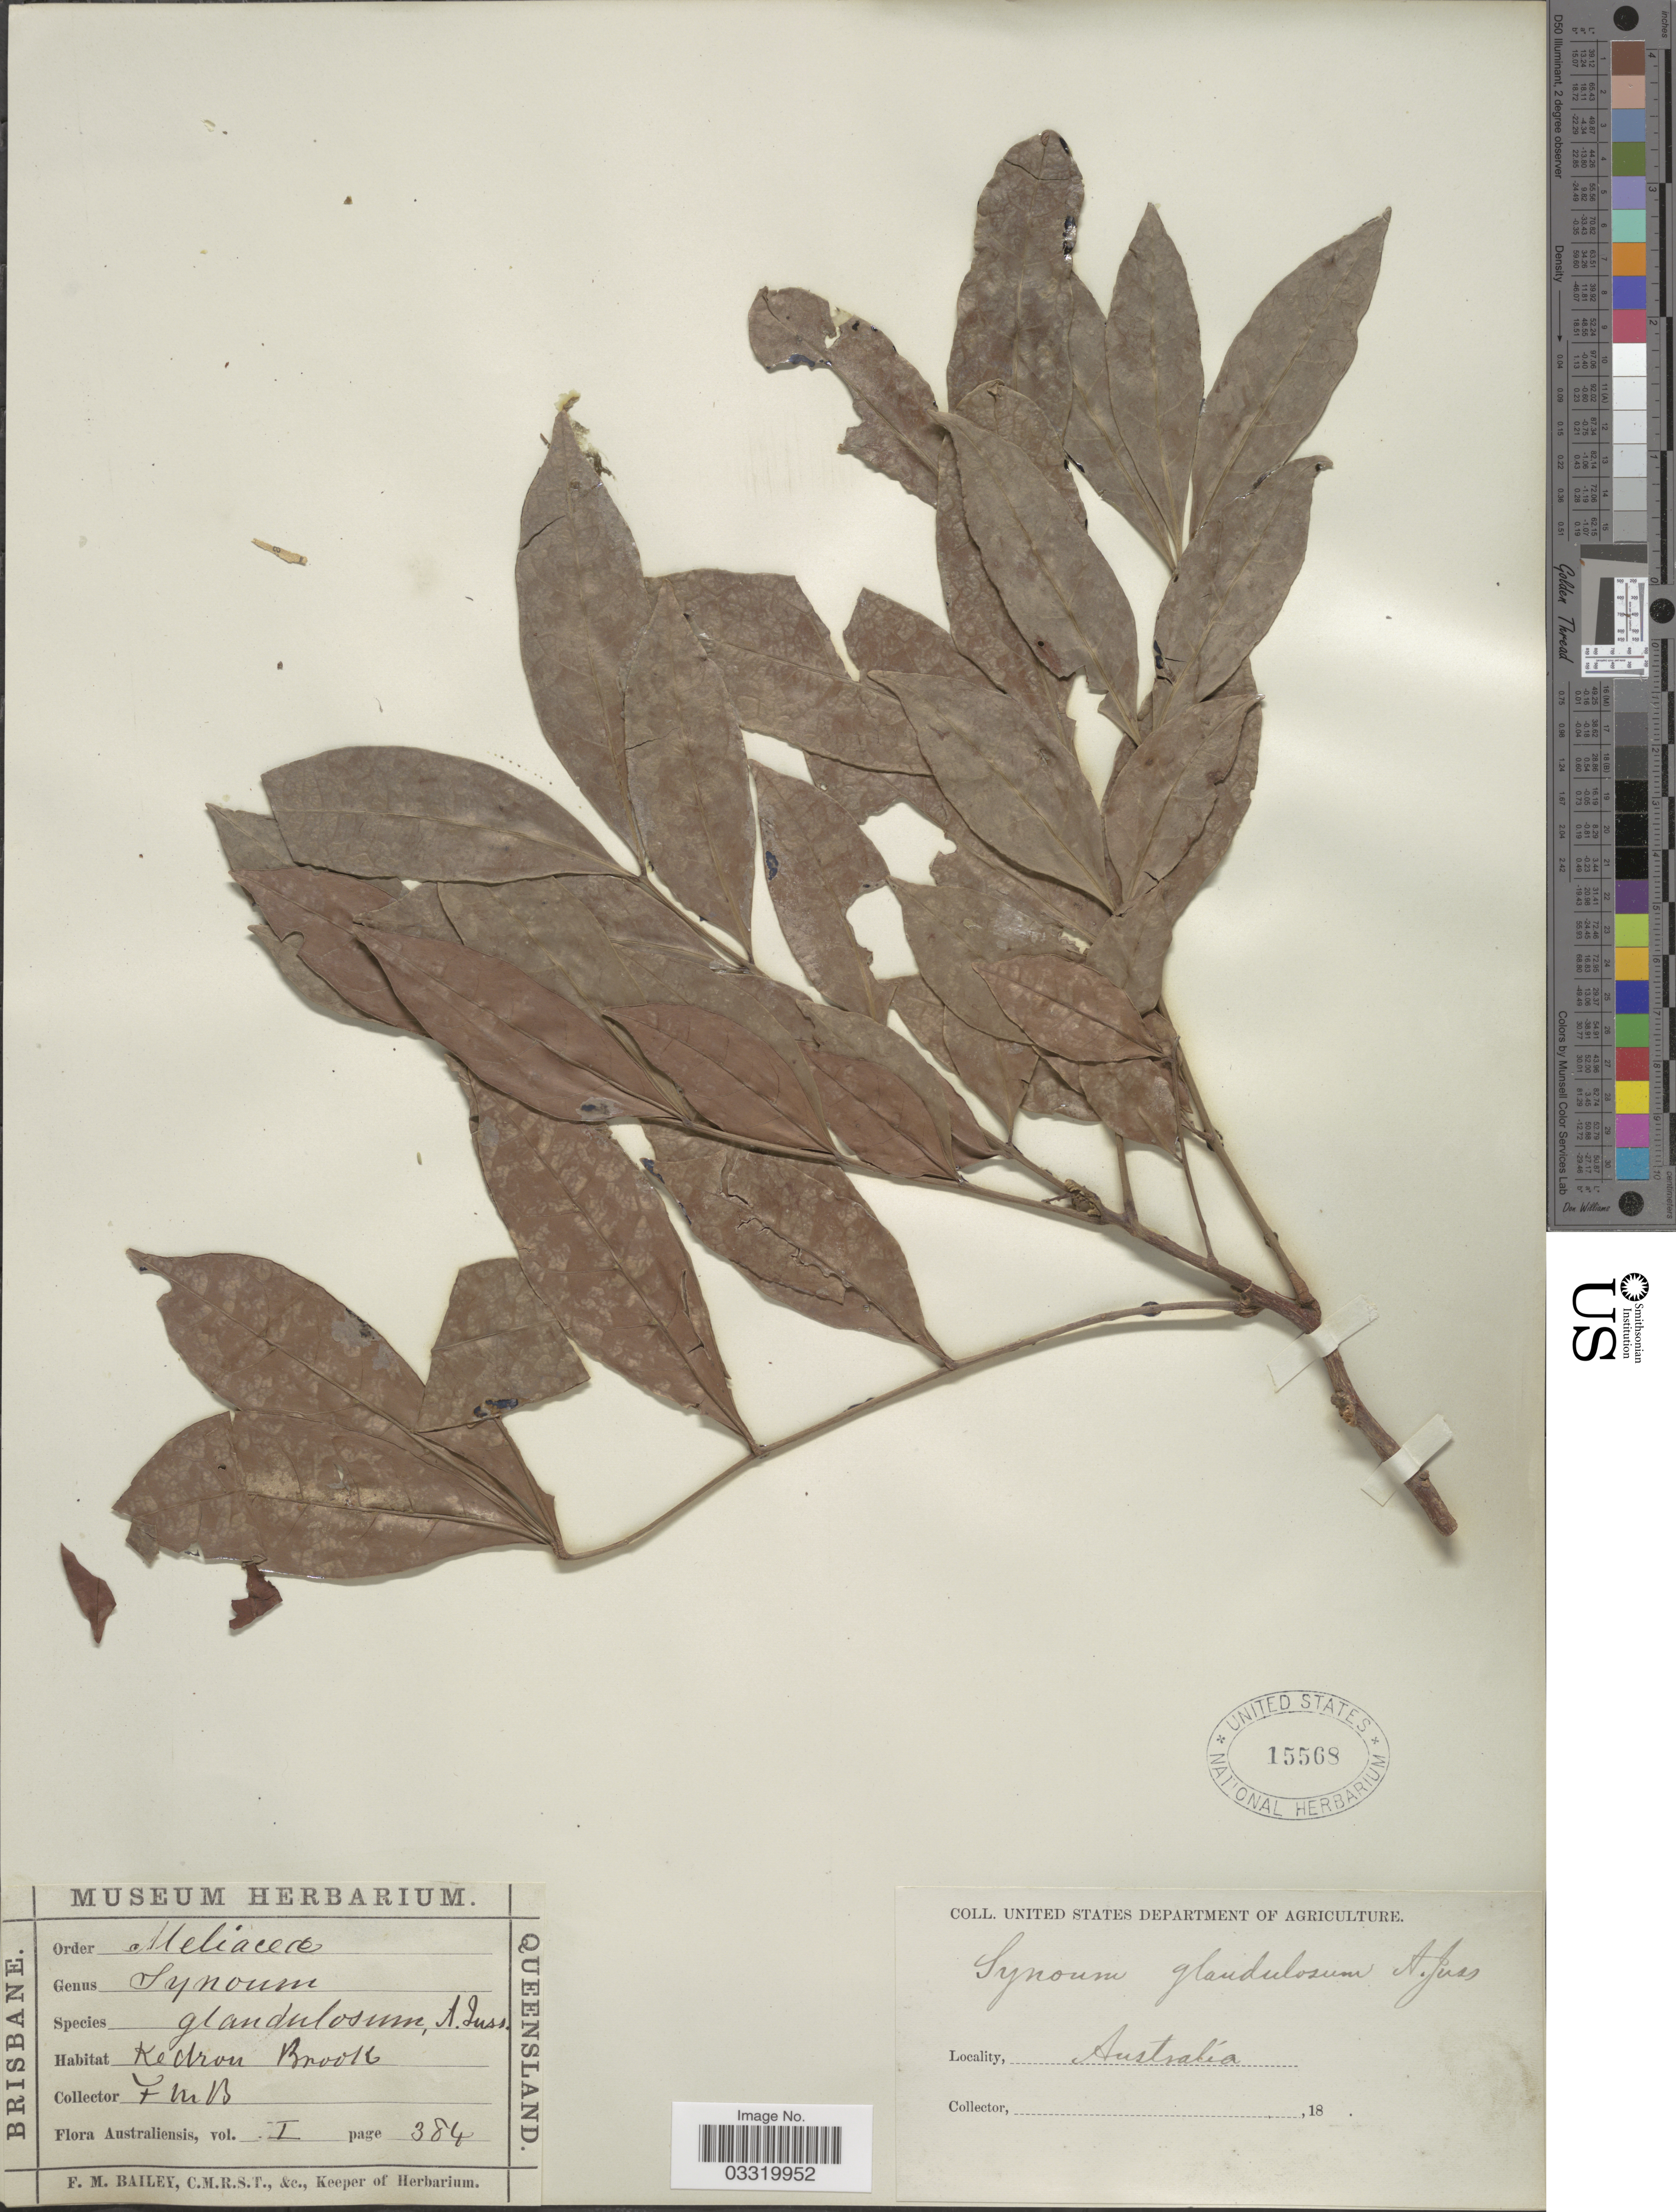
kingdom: Plantae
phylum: Tracheophyta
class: Magnoliopsida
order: Sapindales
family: Meliaceae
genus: Synoum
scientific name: Synoum glandulosum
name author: (Sm.) A. Juss.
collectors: F. M. Bailey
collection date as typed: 18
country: Australia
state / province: Queensland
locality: Kedron Brook.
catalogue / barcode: US 15568